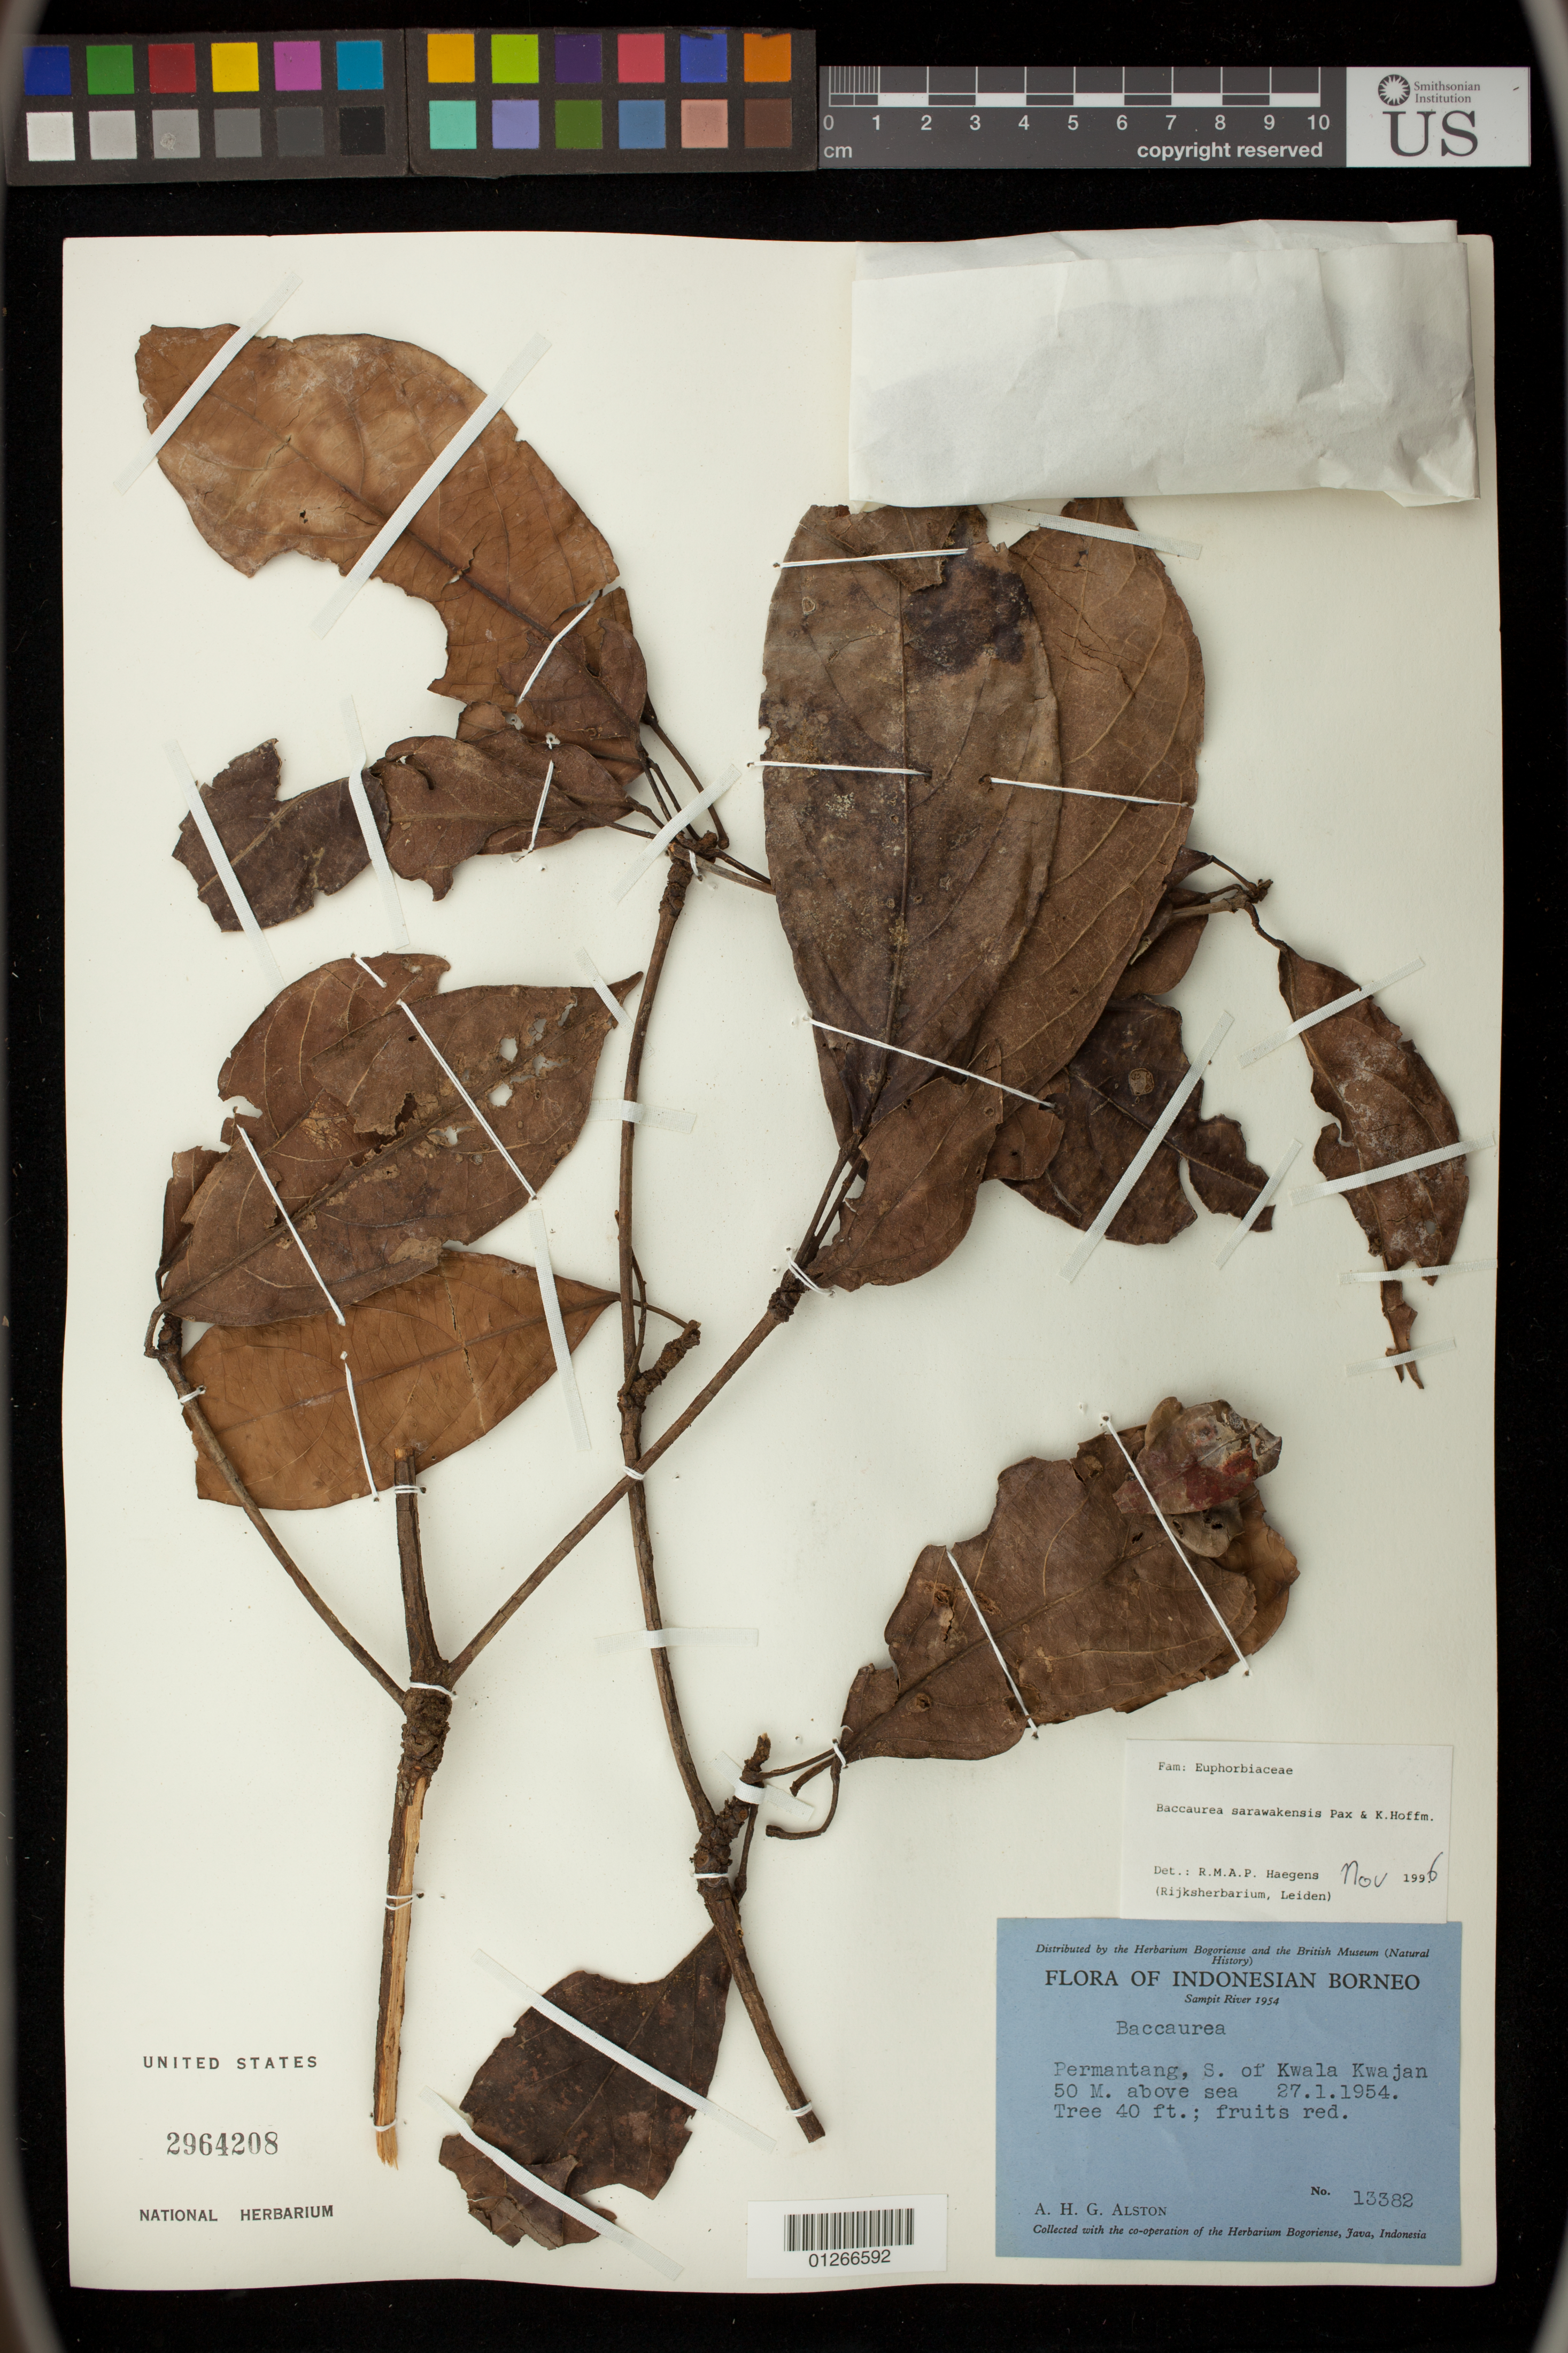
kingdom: Plantae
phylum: Tracheophyta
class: Magnoliopsida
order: Malpighiales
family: Phyllanthaceae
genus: Baccaurea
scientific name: Baccaurea sarawakensis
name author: Pax & K. Hoffm.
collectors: A. H. Alston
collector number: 13382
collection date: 1954-01-27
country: Indonesia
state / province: Kalimantan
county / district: Kalimantan Tengah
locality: Borneo. Sampit River. Permantang, S. of Kwala Kwajan.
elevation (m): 50